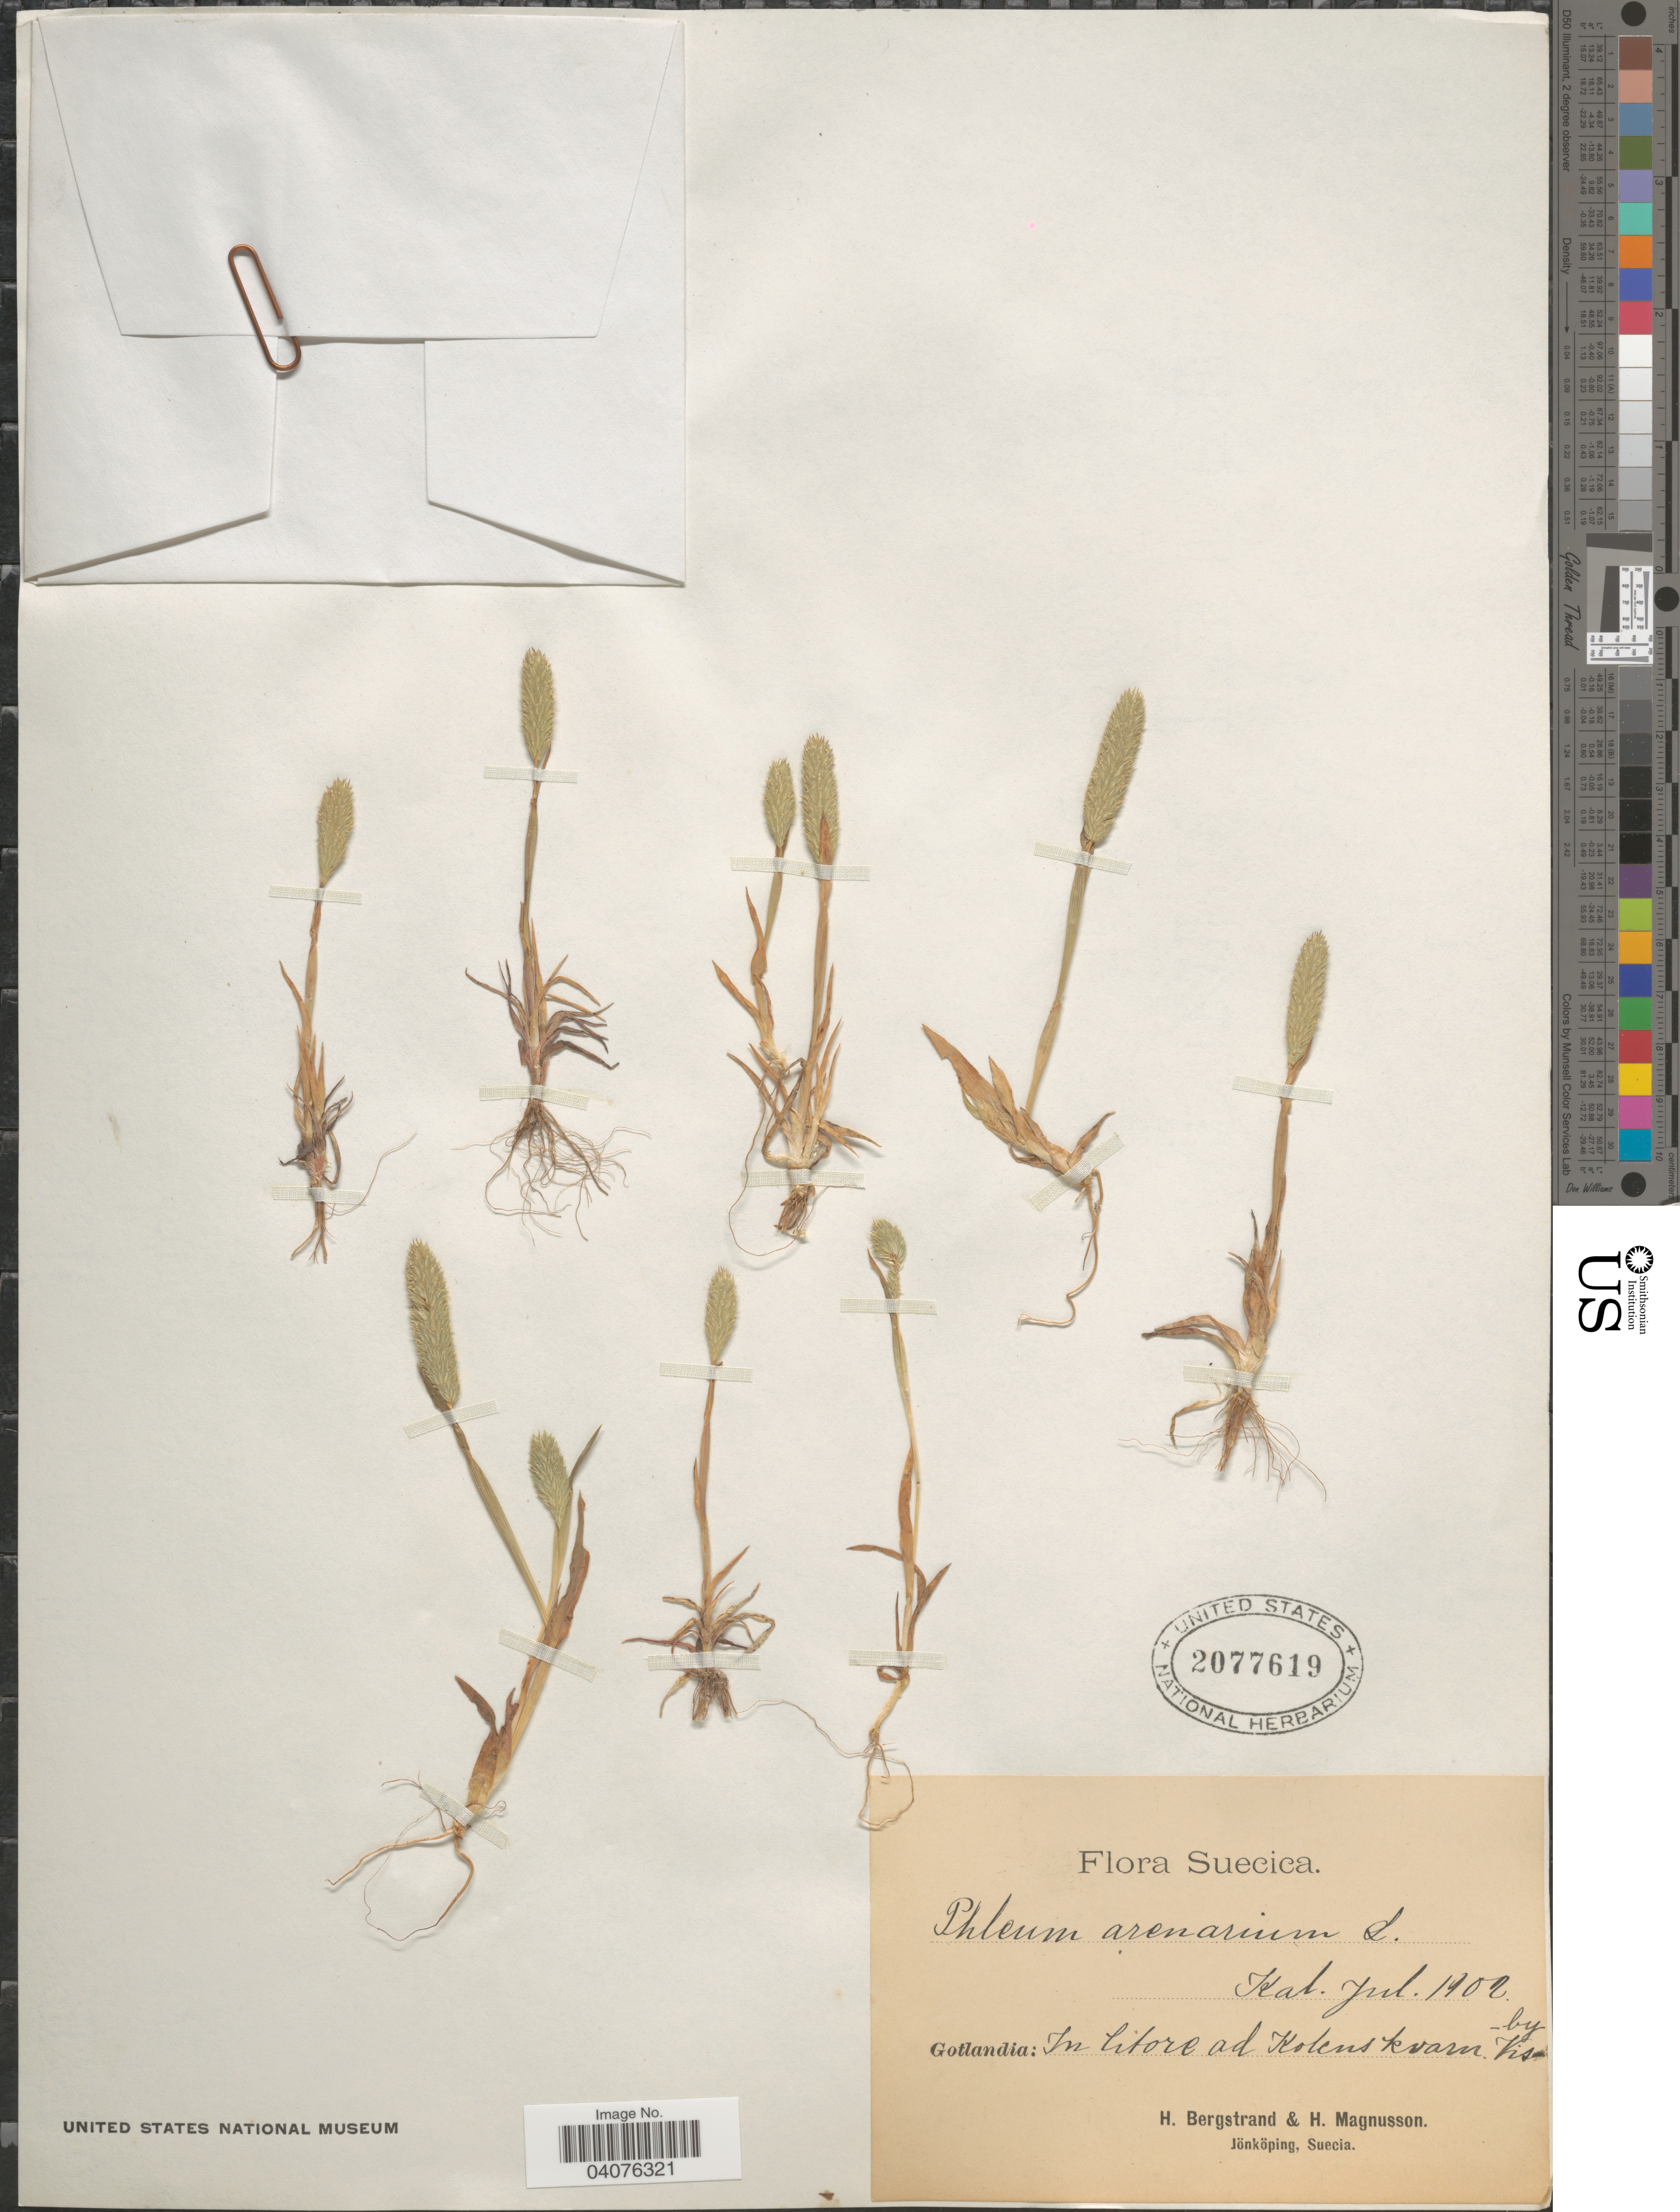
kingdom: Plantae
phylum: Tracheophyta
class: Liliopsida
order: Poales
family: Poaceae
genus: Phleum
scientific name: Phleum arenarium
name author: L.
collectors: H. Bergstrand & H. Magnusson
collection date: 1902-07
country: Sweden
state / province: Gotland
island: Gotland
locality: Suecica. Gotlandia: In litore ad Kolens kvarn Kisa.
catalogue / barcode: US 2077619